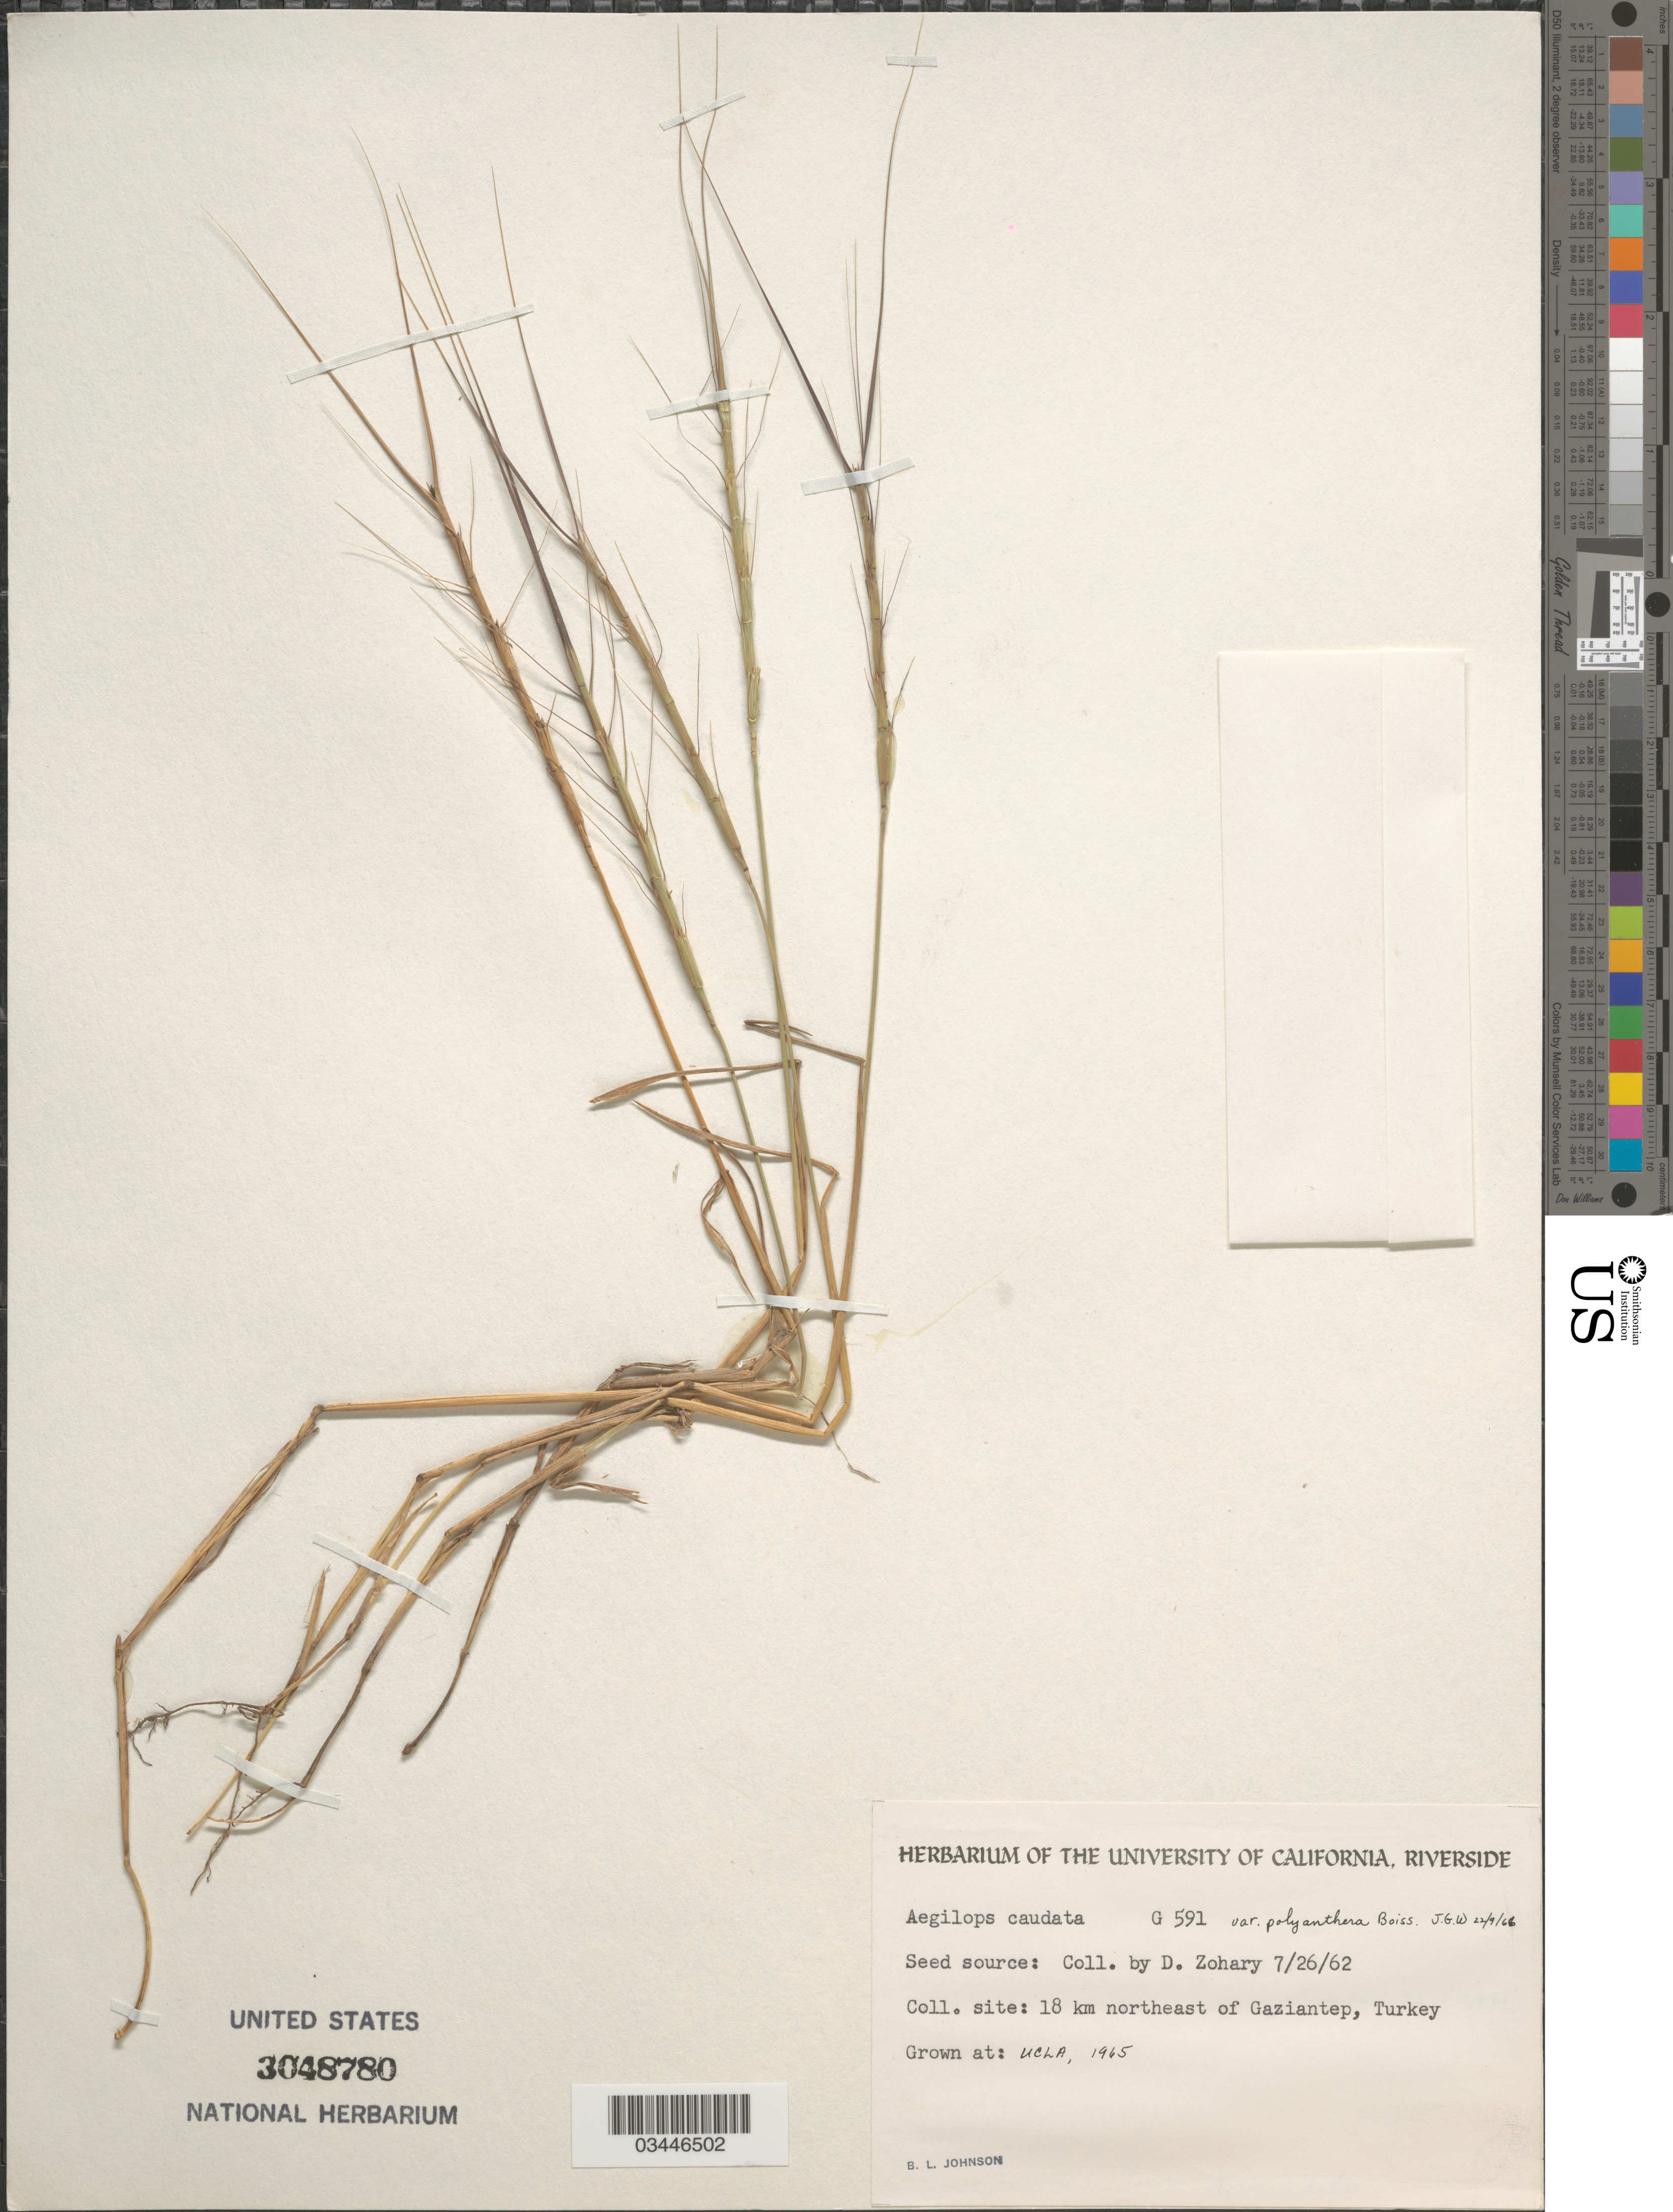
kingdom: Plantae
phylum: Tracheophyta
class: Liliopsida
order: Poales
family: Poaceae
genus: Aegilops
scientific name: Aegilops caudata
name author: L.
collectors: B. Johnson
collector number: G591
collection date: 1965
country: United States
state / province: California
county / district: Los Angeles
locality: UCLA.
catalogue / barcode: US 3048780